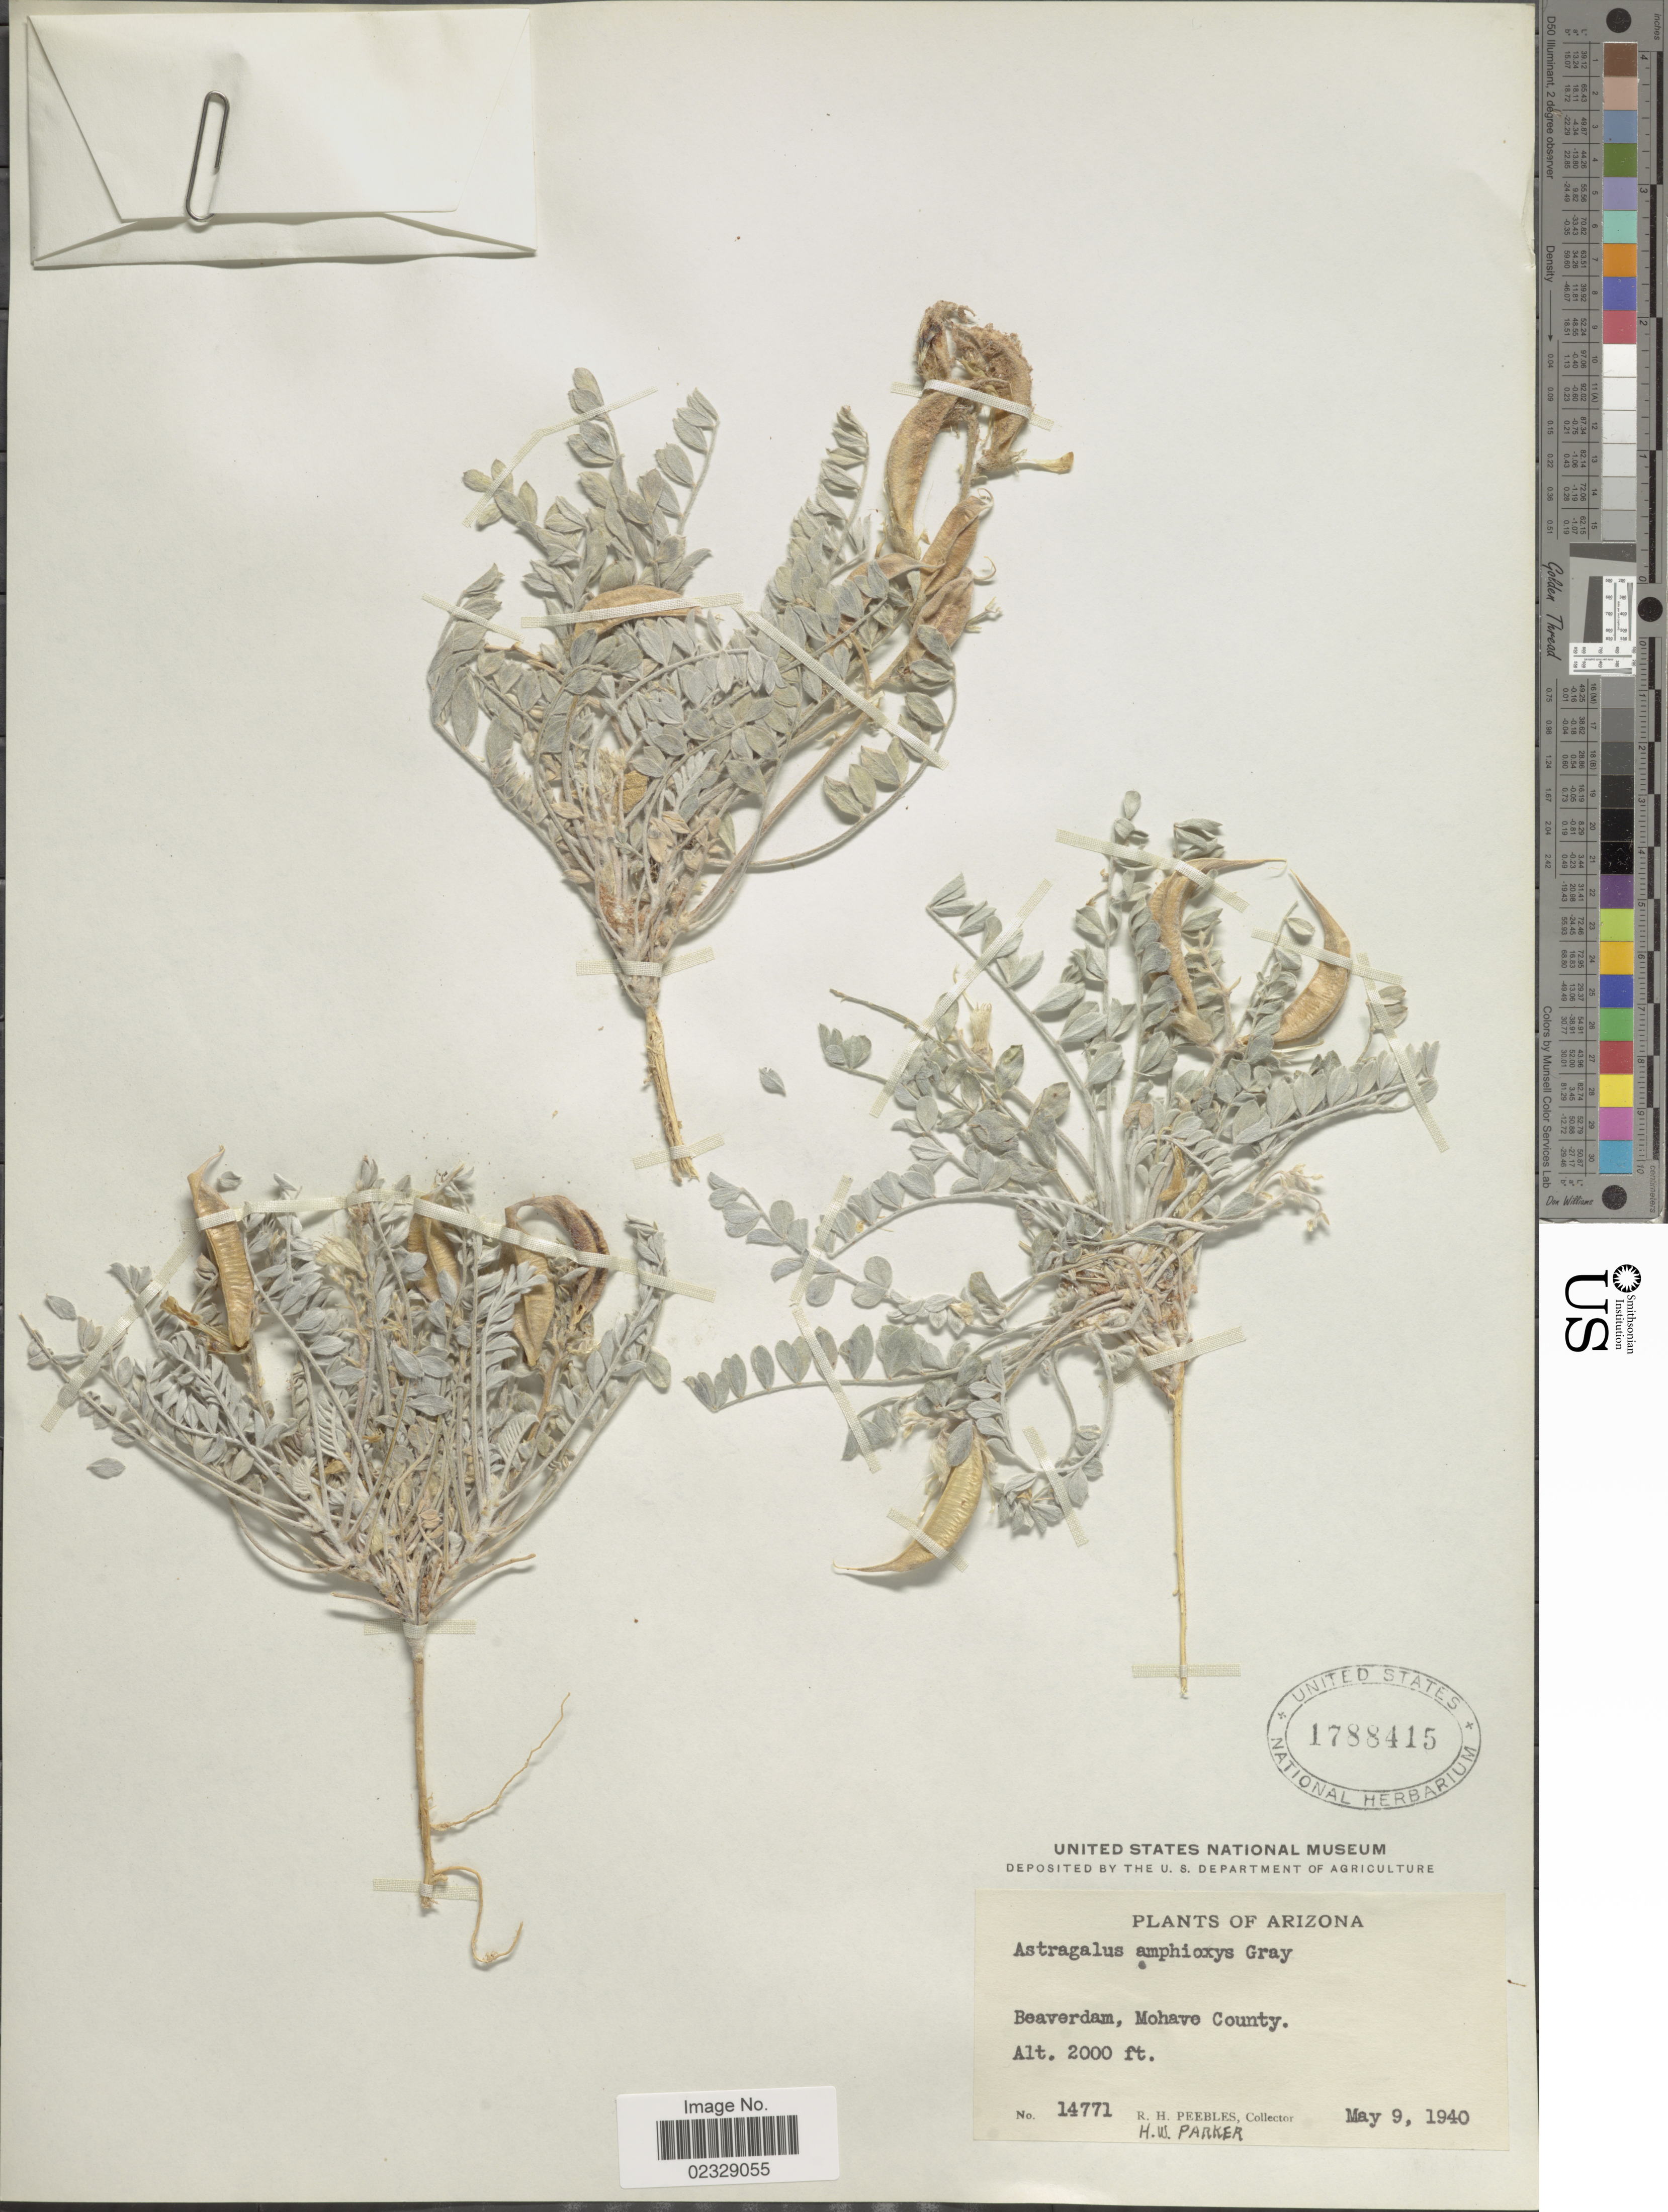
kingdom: Plantae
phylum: Tracheophyta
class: Magnoliopsida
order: Fabales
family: Fabaceae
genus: Astragalus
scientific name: Astragalus amphioxys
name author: A. Gray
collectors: R. H. Peebles & H. W. Parker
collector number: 14771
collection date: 1940-05-09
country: United States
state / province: Arizona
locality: Beaverdam, Mohave County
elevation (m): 610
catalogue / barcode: US 1788415